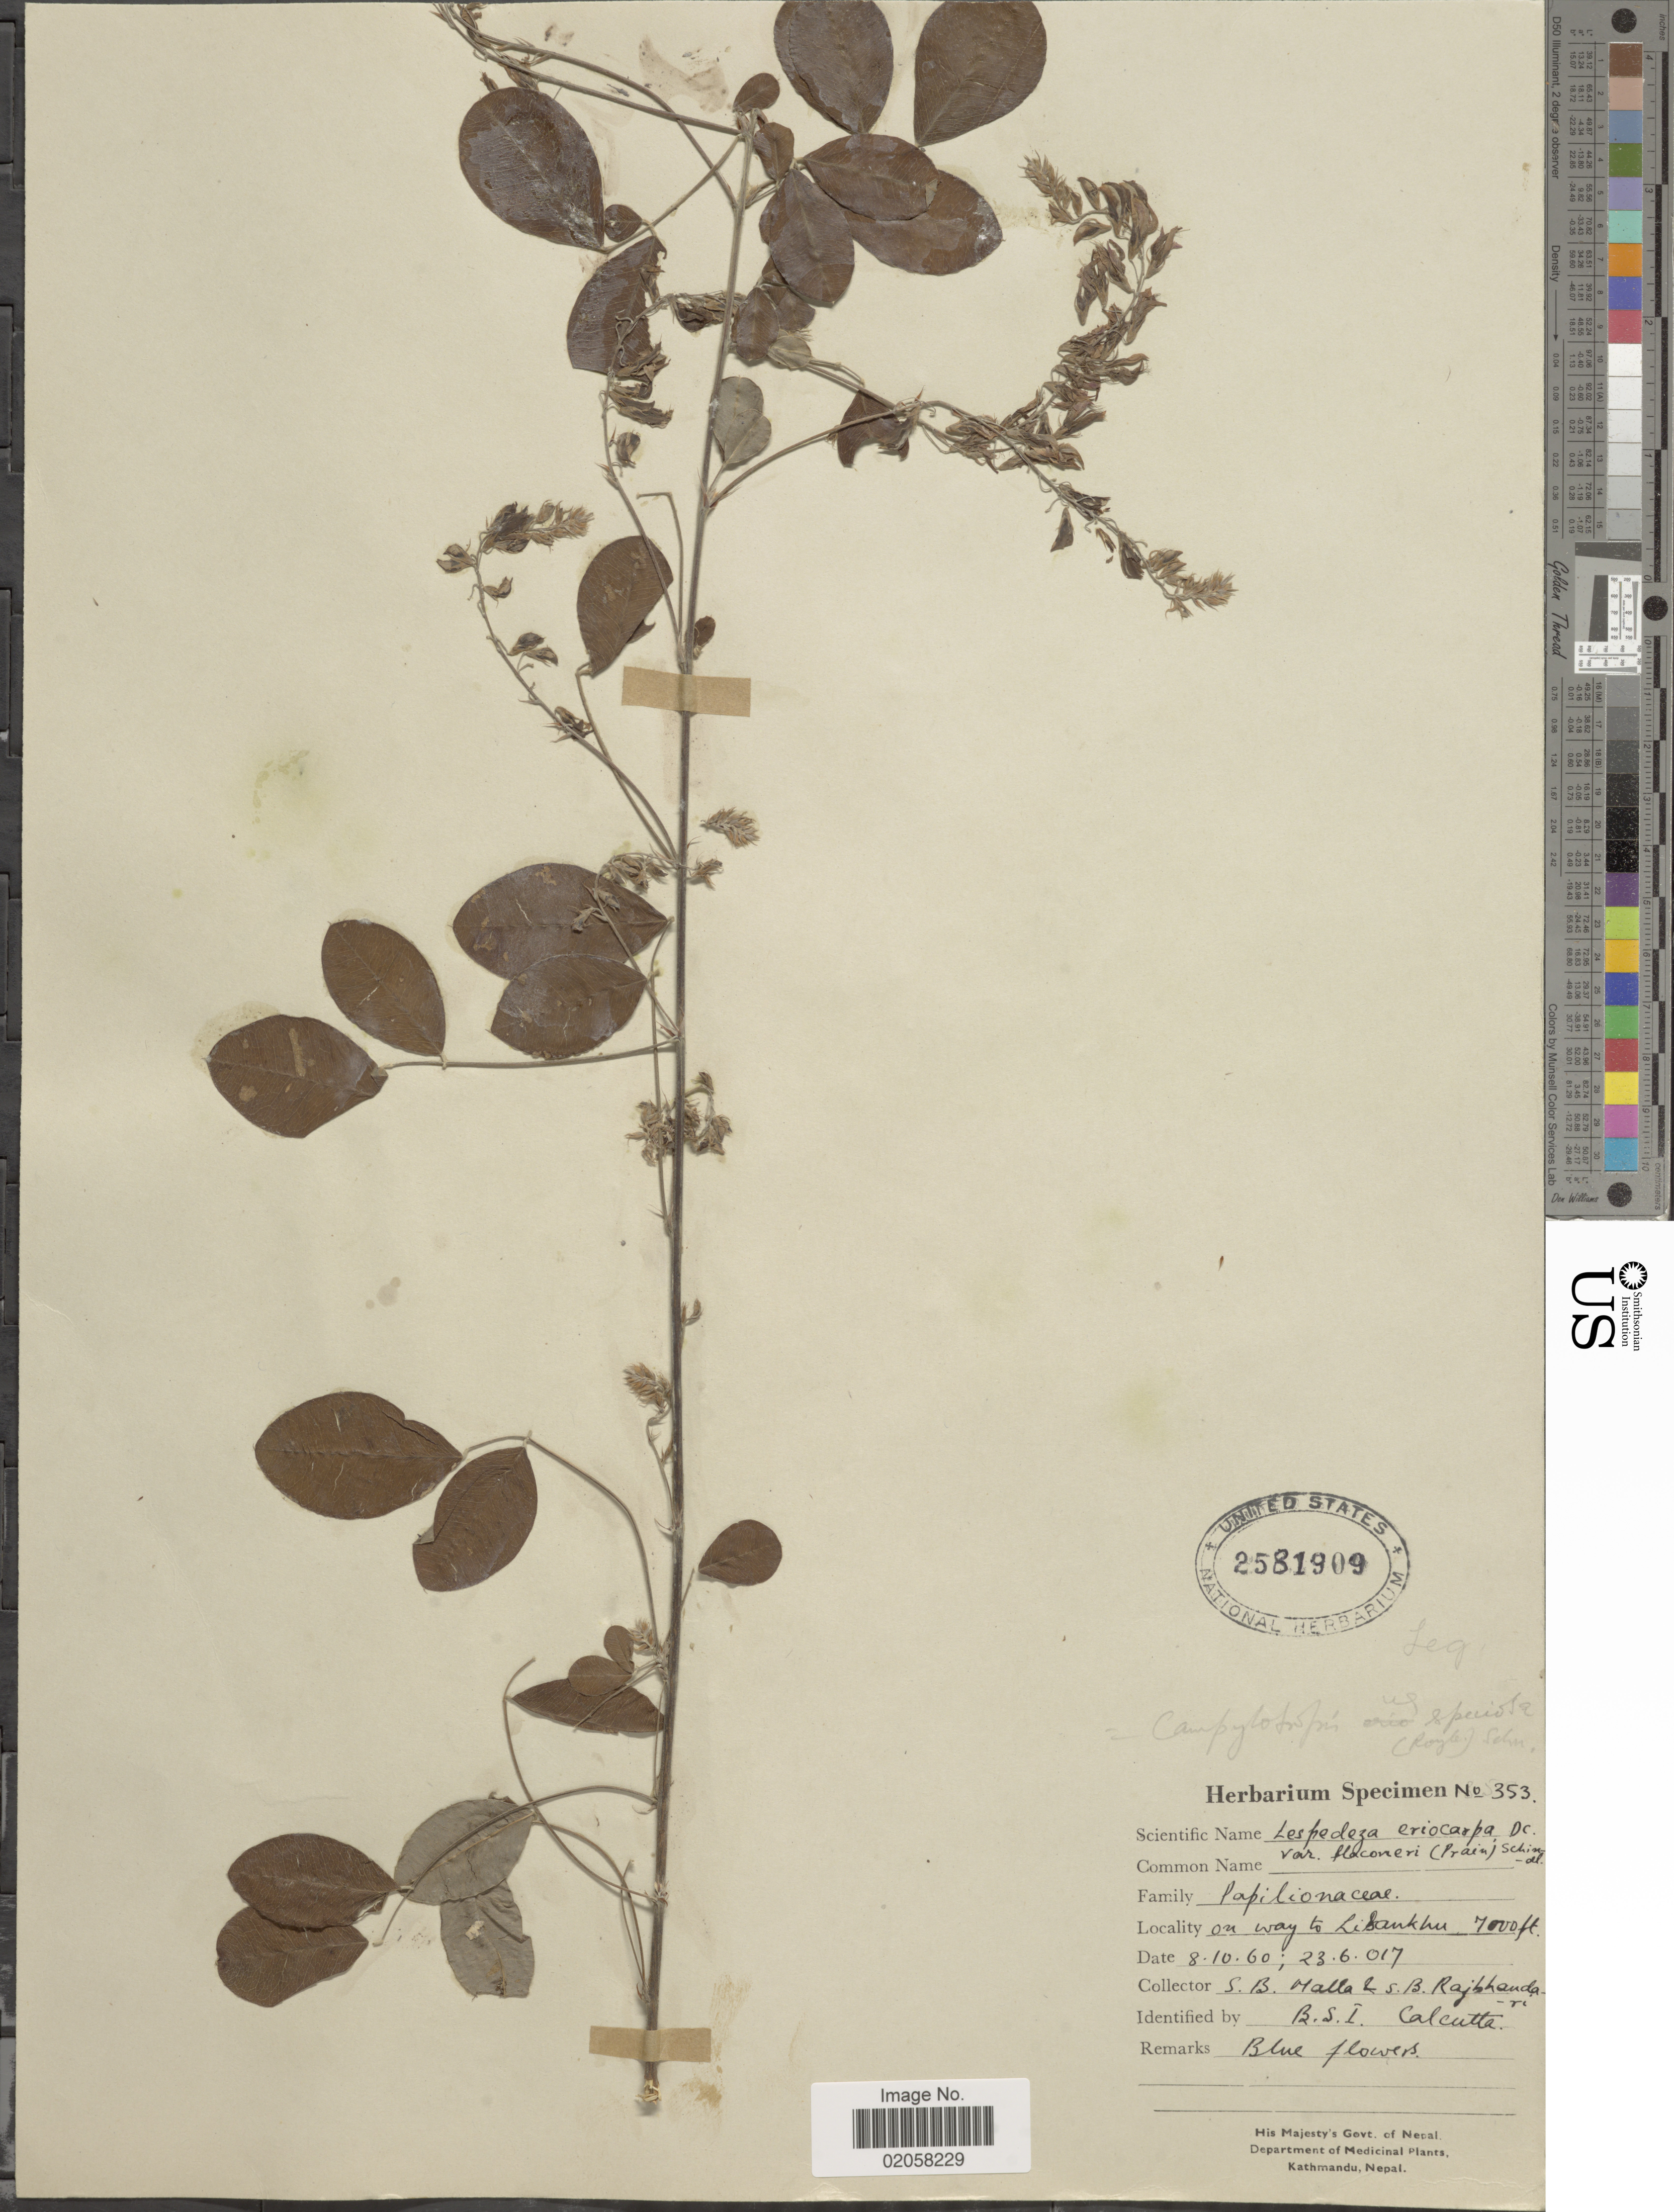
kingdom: Plantae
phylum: Tracheophyta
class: Magnoliopsida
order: Fabales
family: Fabaceae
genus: Campylotropis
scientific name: Campylotropis speciosa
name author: (Schindl.) Schindl.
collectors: S. Malla & I. Rajbhandari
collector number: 353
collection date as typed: Transcribed d/m/y: 8/10/60 to 23/6/17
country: Nepal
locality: On way to Lisankhu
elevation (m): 2134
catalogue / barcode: US 2581909